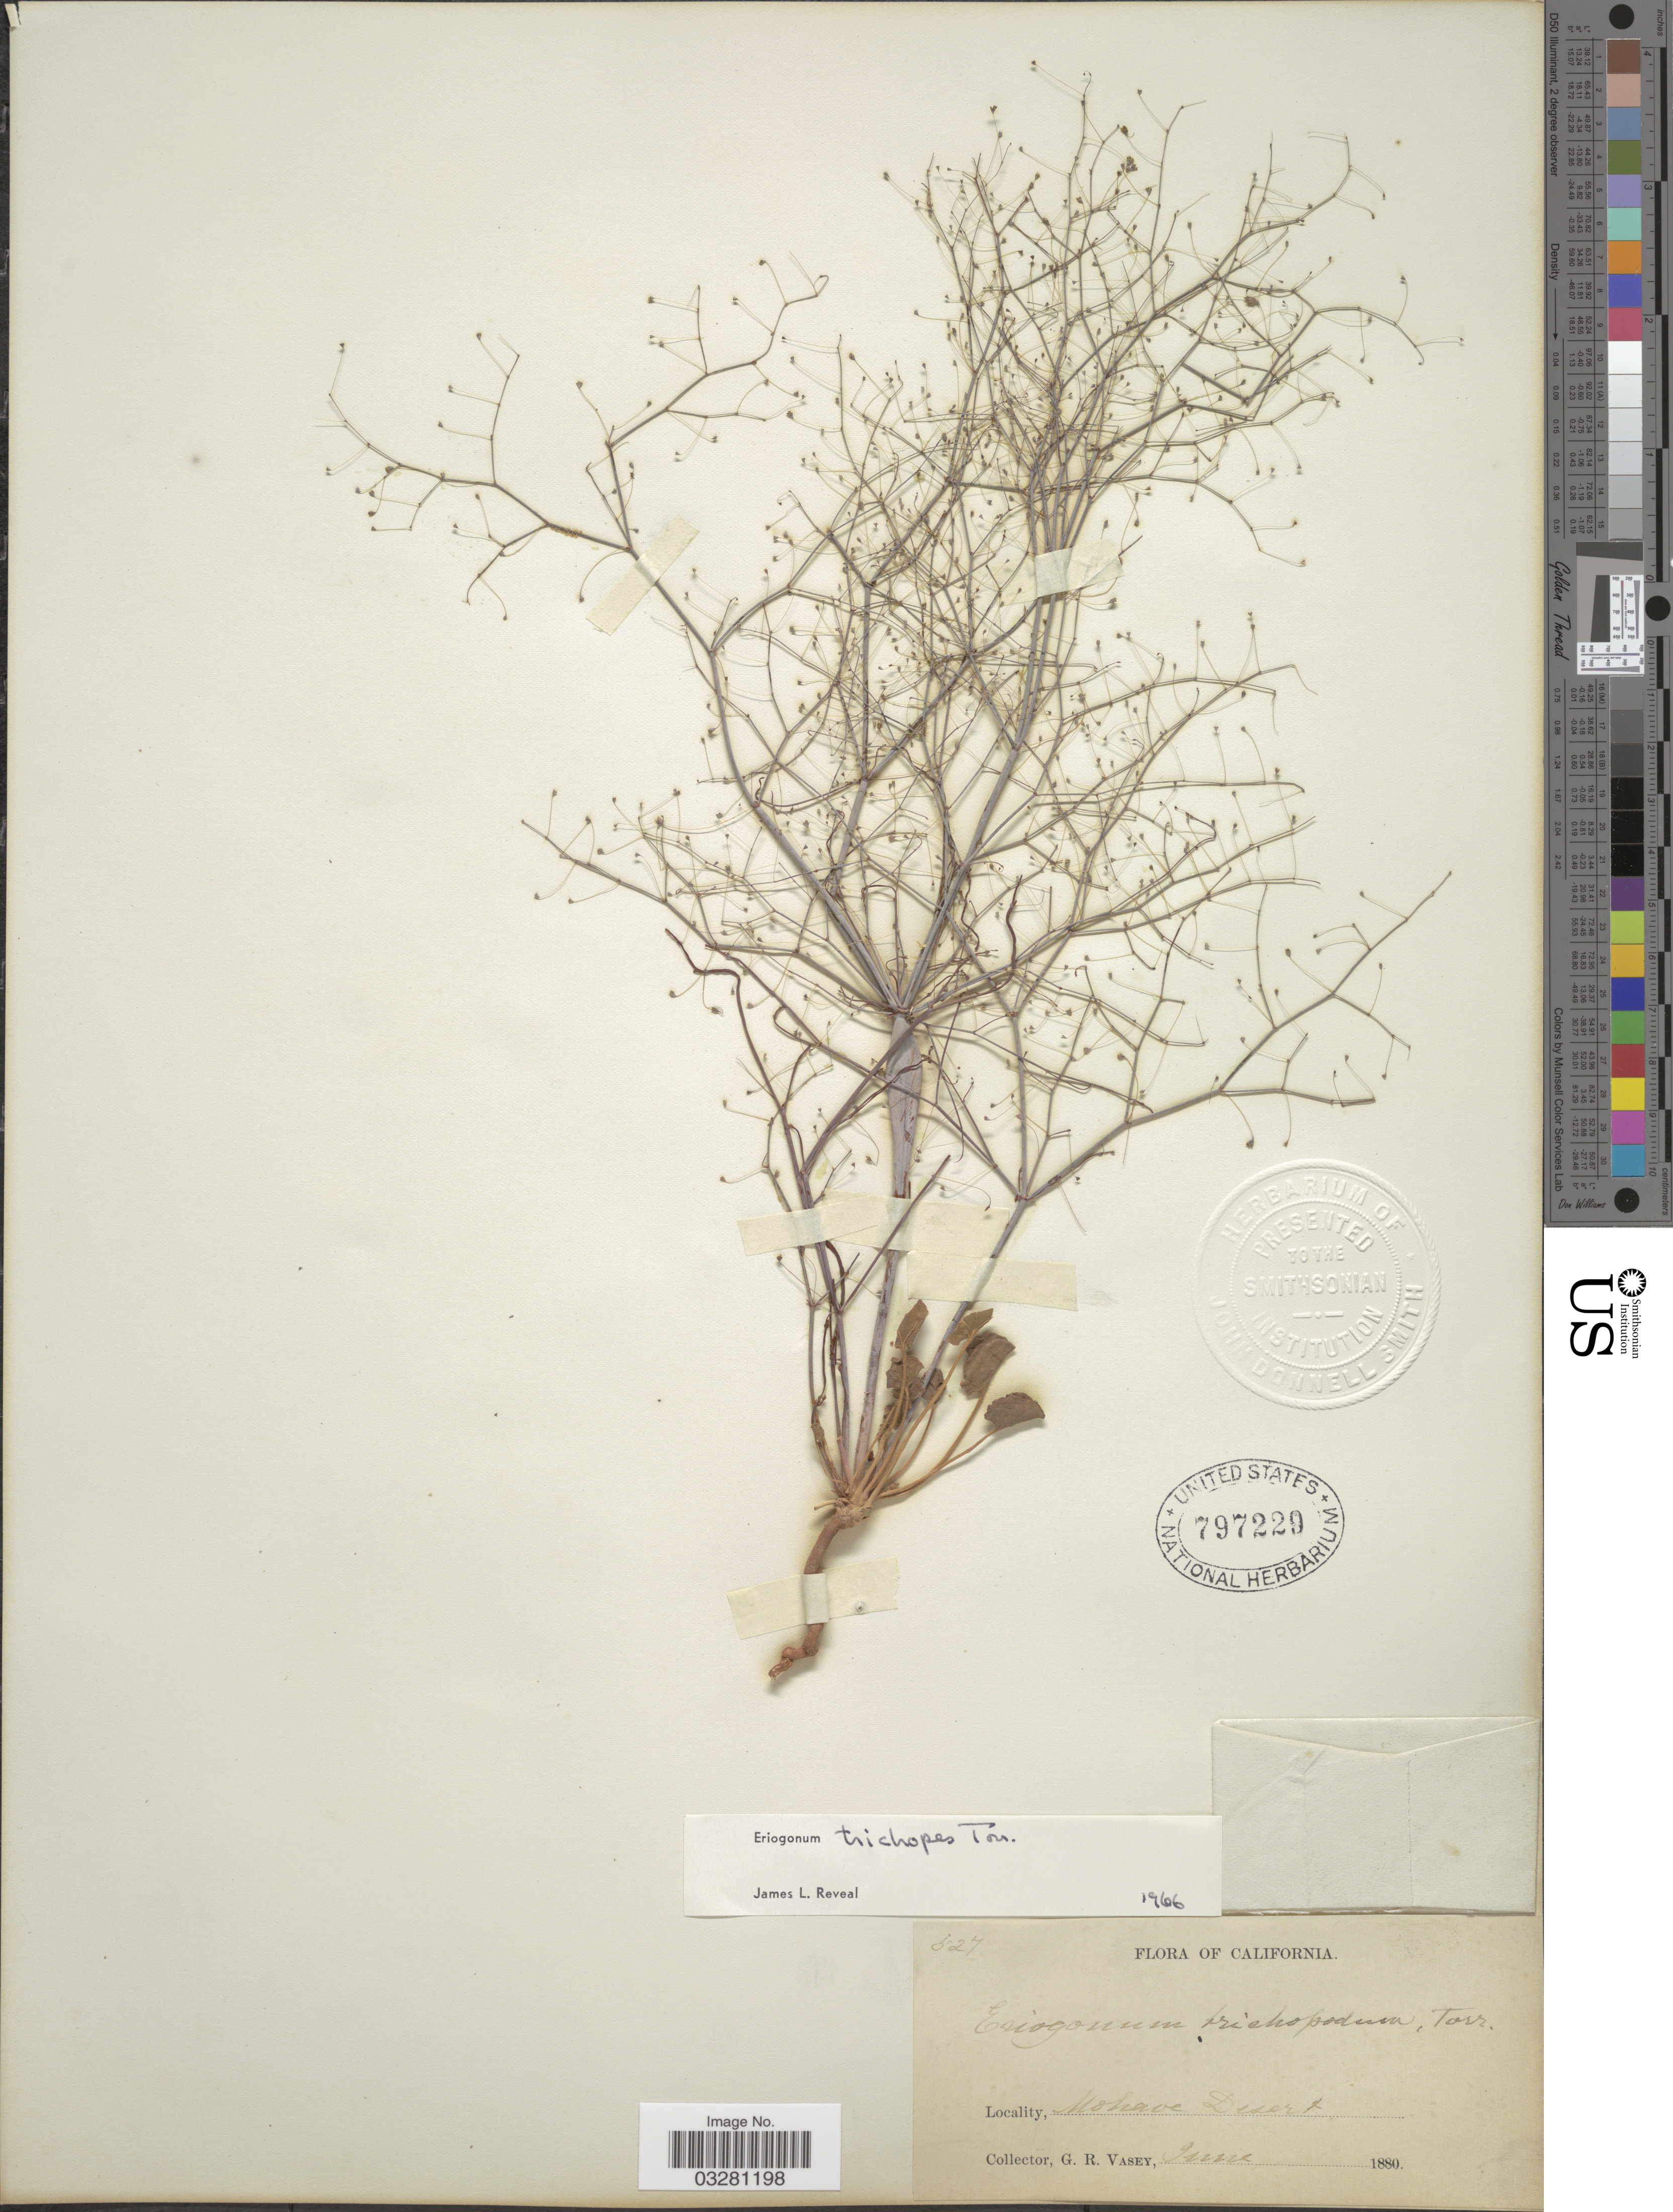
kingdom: Plantae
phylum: Tracheophyta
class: Magnoliopsida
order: Caryophyllales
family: Polygonaceae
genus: Eriogonum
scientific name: Eriogonum trichopes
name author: Torr.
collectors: G. R. Vasey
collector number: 527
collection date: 1880-06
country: United States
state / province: California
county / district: Kern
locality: Mohave Desert.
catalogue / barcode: US 797229